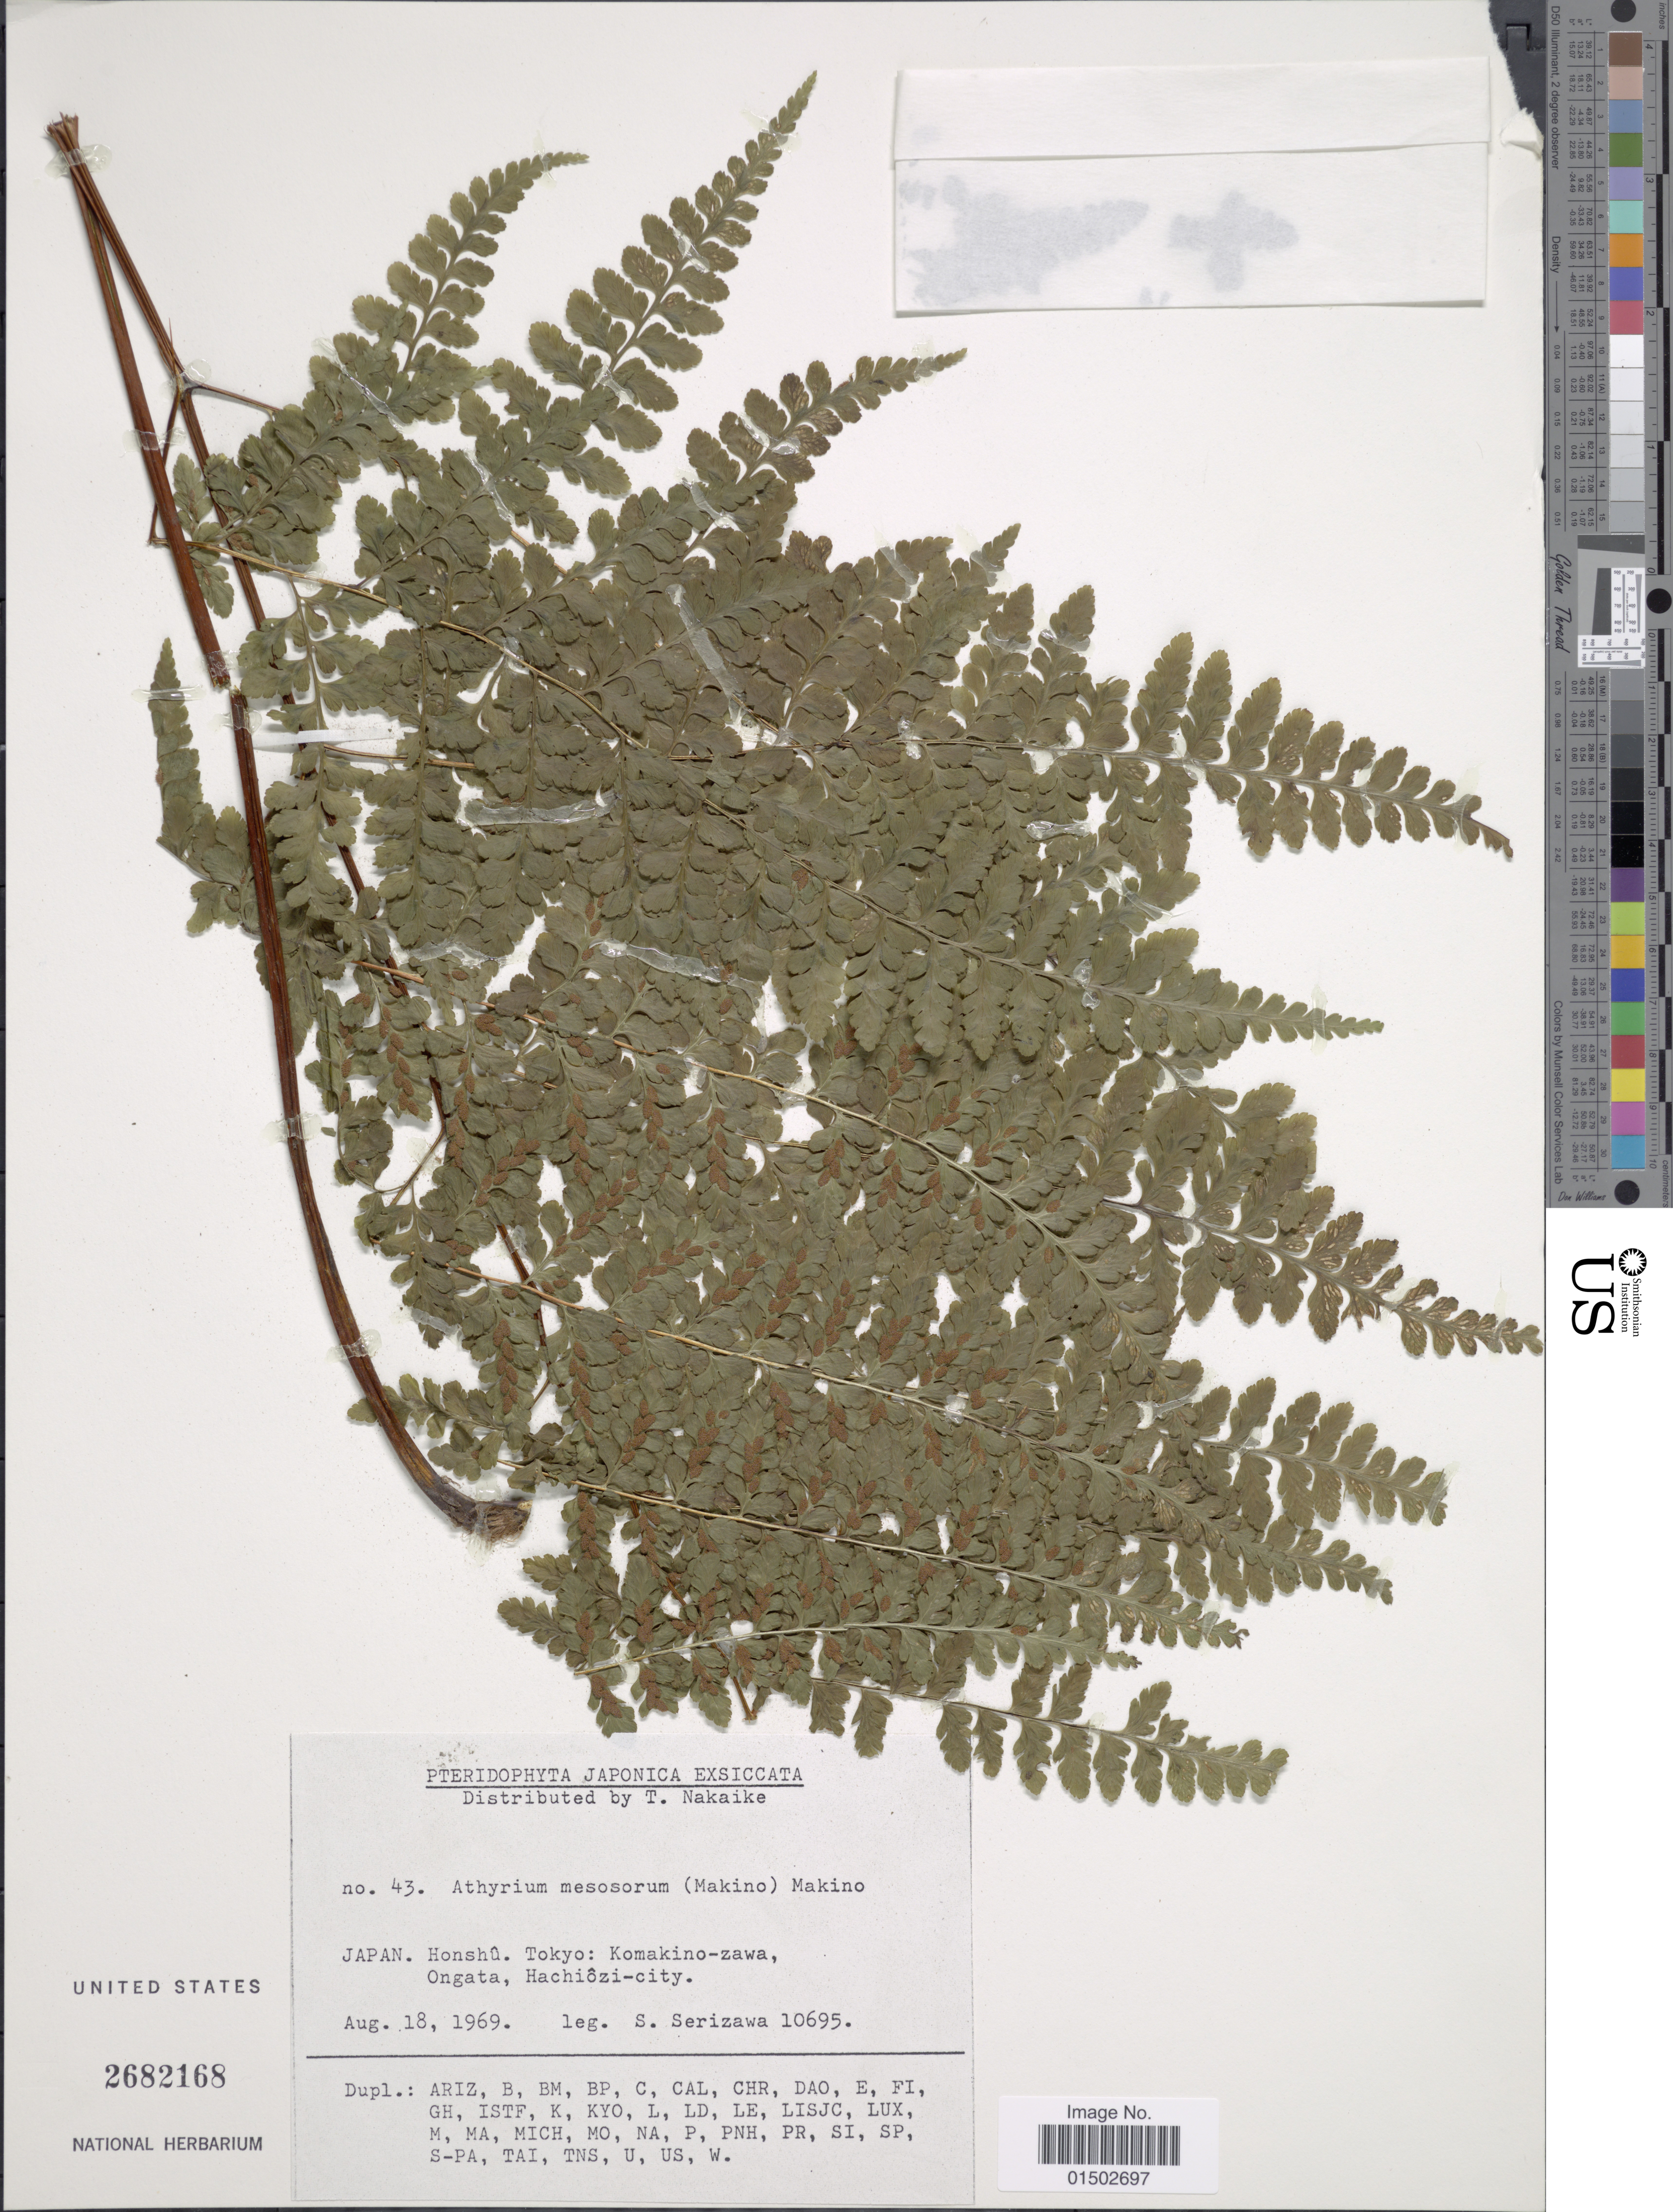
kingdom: Plantae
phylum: Tracheophyta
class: Polypodiopsida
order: Polypodiales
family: Rhachidosoraceae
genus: Rhachidosorus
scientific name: Rhachidosorus mesosorus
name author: (Makino) Ching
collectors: S. Serizawa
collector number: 10695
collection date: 1969-08-18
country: Japan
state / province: Tokyo, Federal City of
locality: Honshu, Tokyo: Komakino- zawa, Ongata, Hachiozo- city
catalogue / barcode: US 2682168